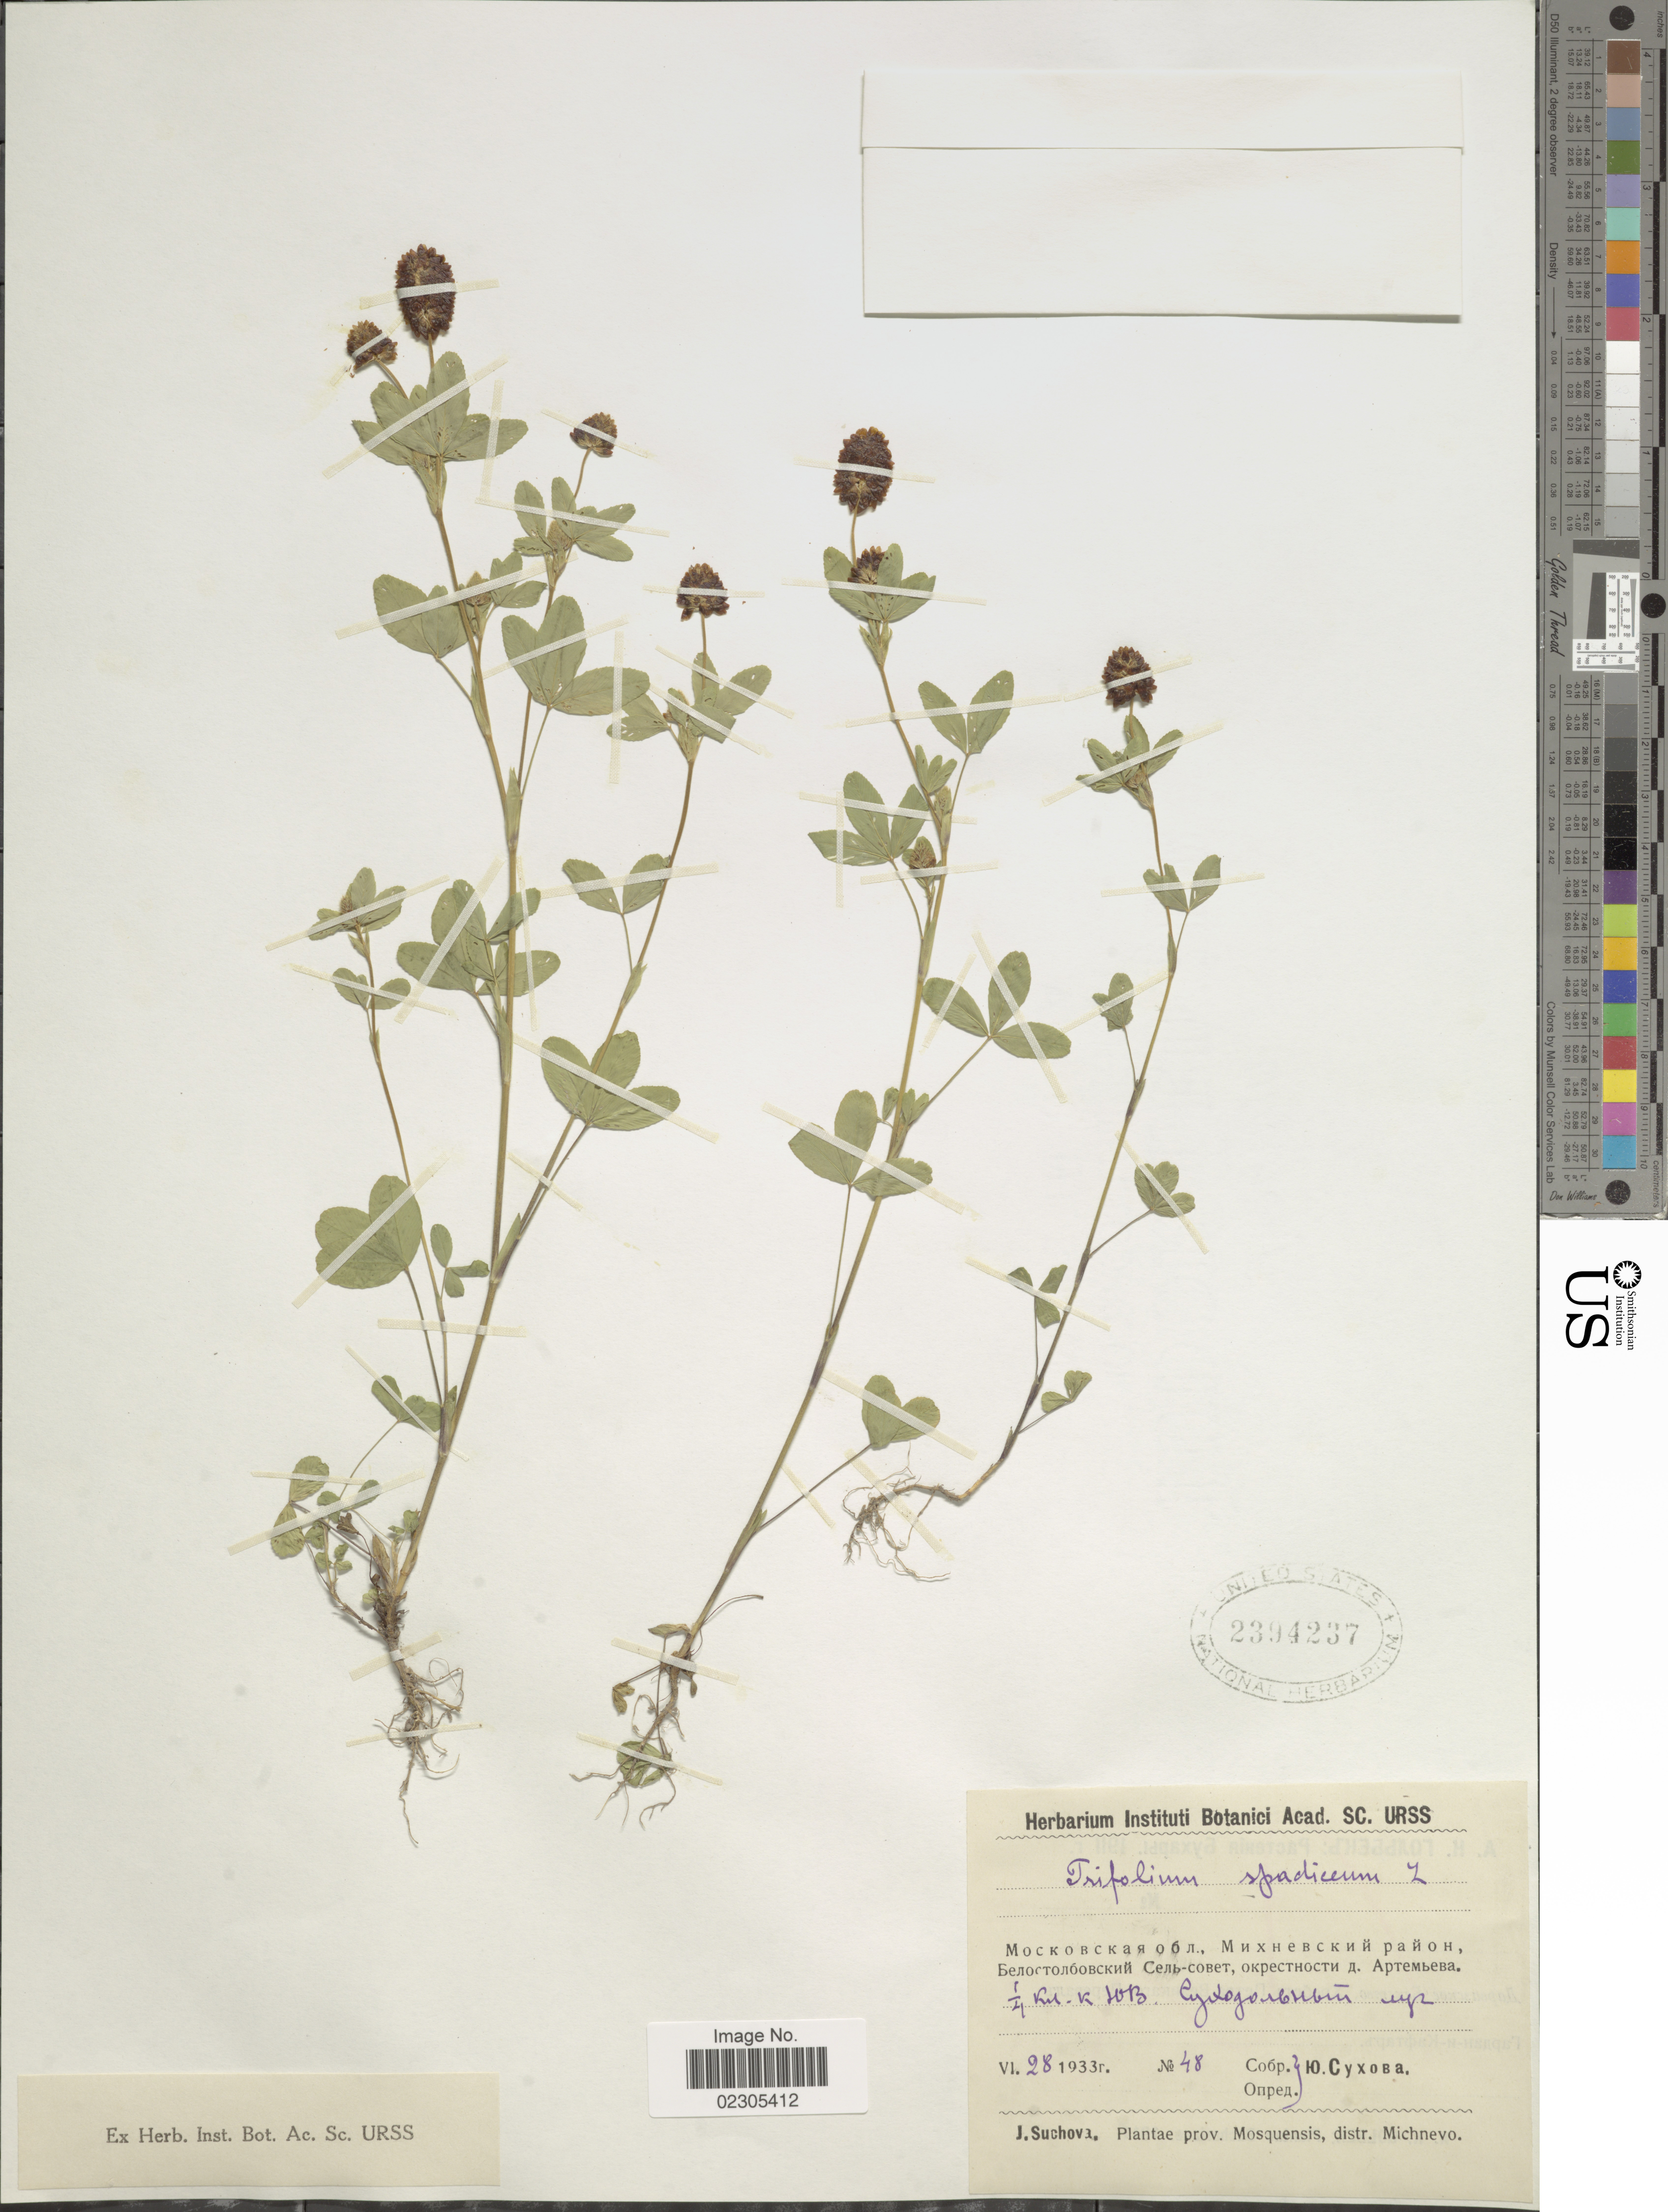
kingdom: Plantae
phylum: Tracheophyta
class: Magnoliopsida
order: Fabales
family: Fabaceae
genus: Trifolium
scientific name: Trifolium spadiceum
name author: L.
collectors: J. Suchova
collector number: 48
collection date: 1933-06-28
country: Russian Federation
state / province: Moscow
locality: Mosquensis, distr. Michnevo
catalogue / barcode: US 2394237